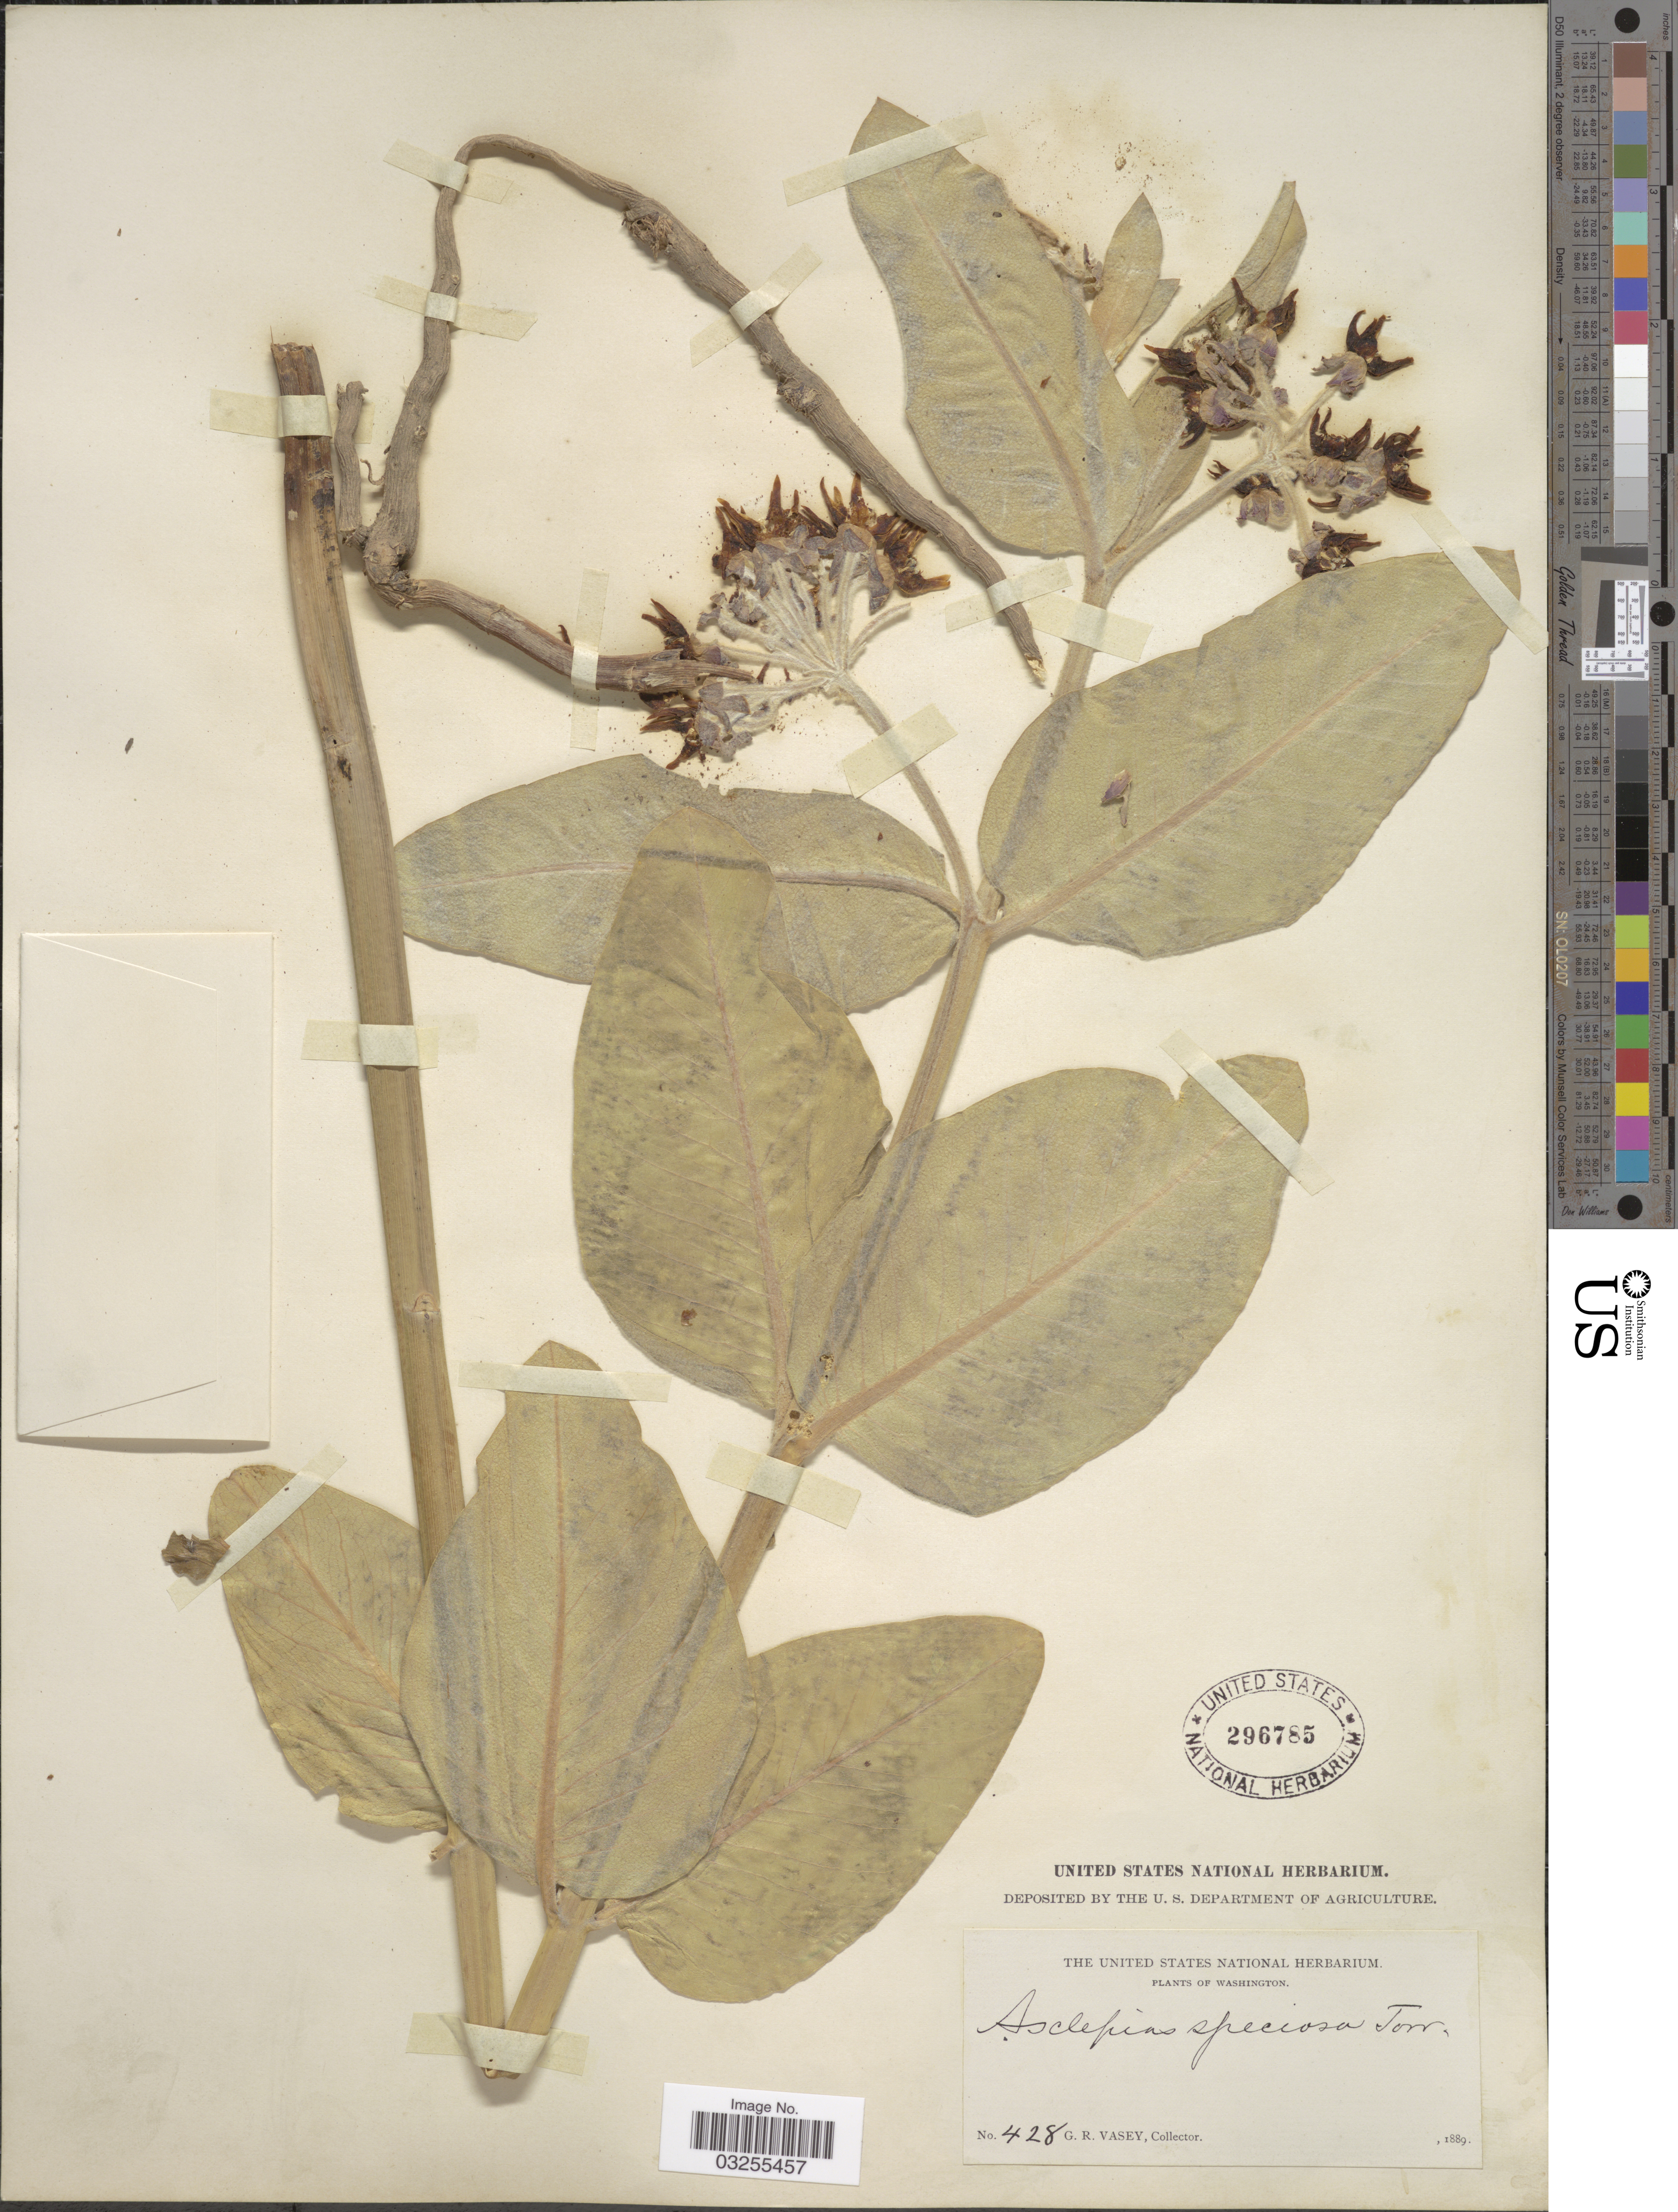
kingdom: Plantae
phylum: Tracheophyta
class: Magnoliopsida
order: Gentianales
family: Apocynaceae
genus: Asclepias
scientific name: Asclepias speciosa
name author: Torr.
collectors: G. R. Vasey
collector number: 428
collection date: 1889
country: United States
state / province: Washington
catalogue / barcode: US 296785